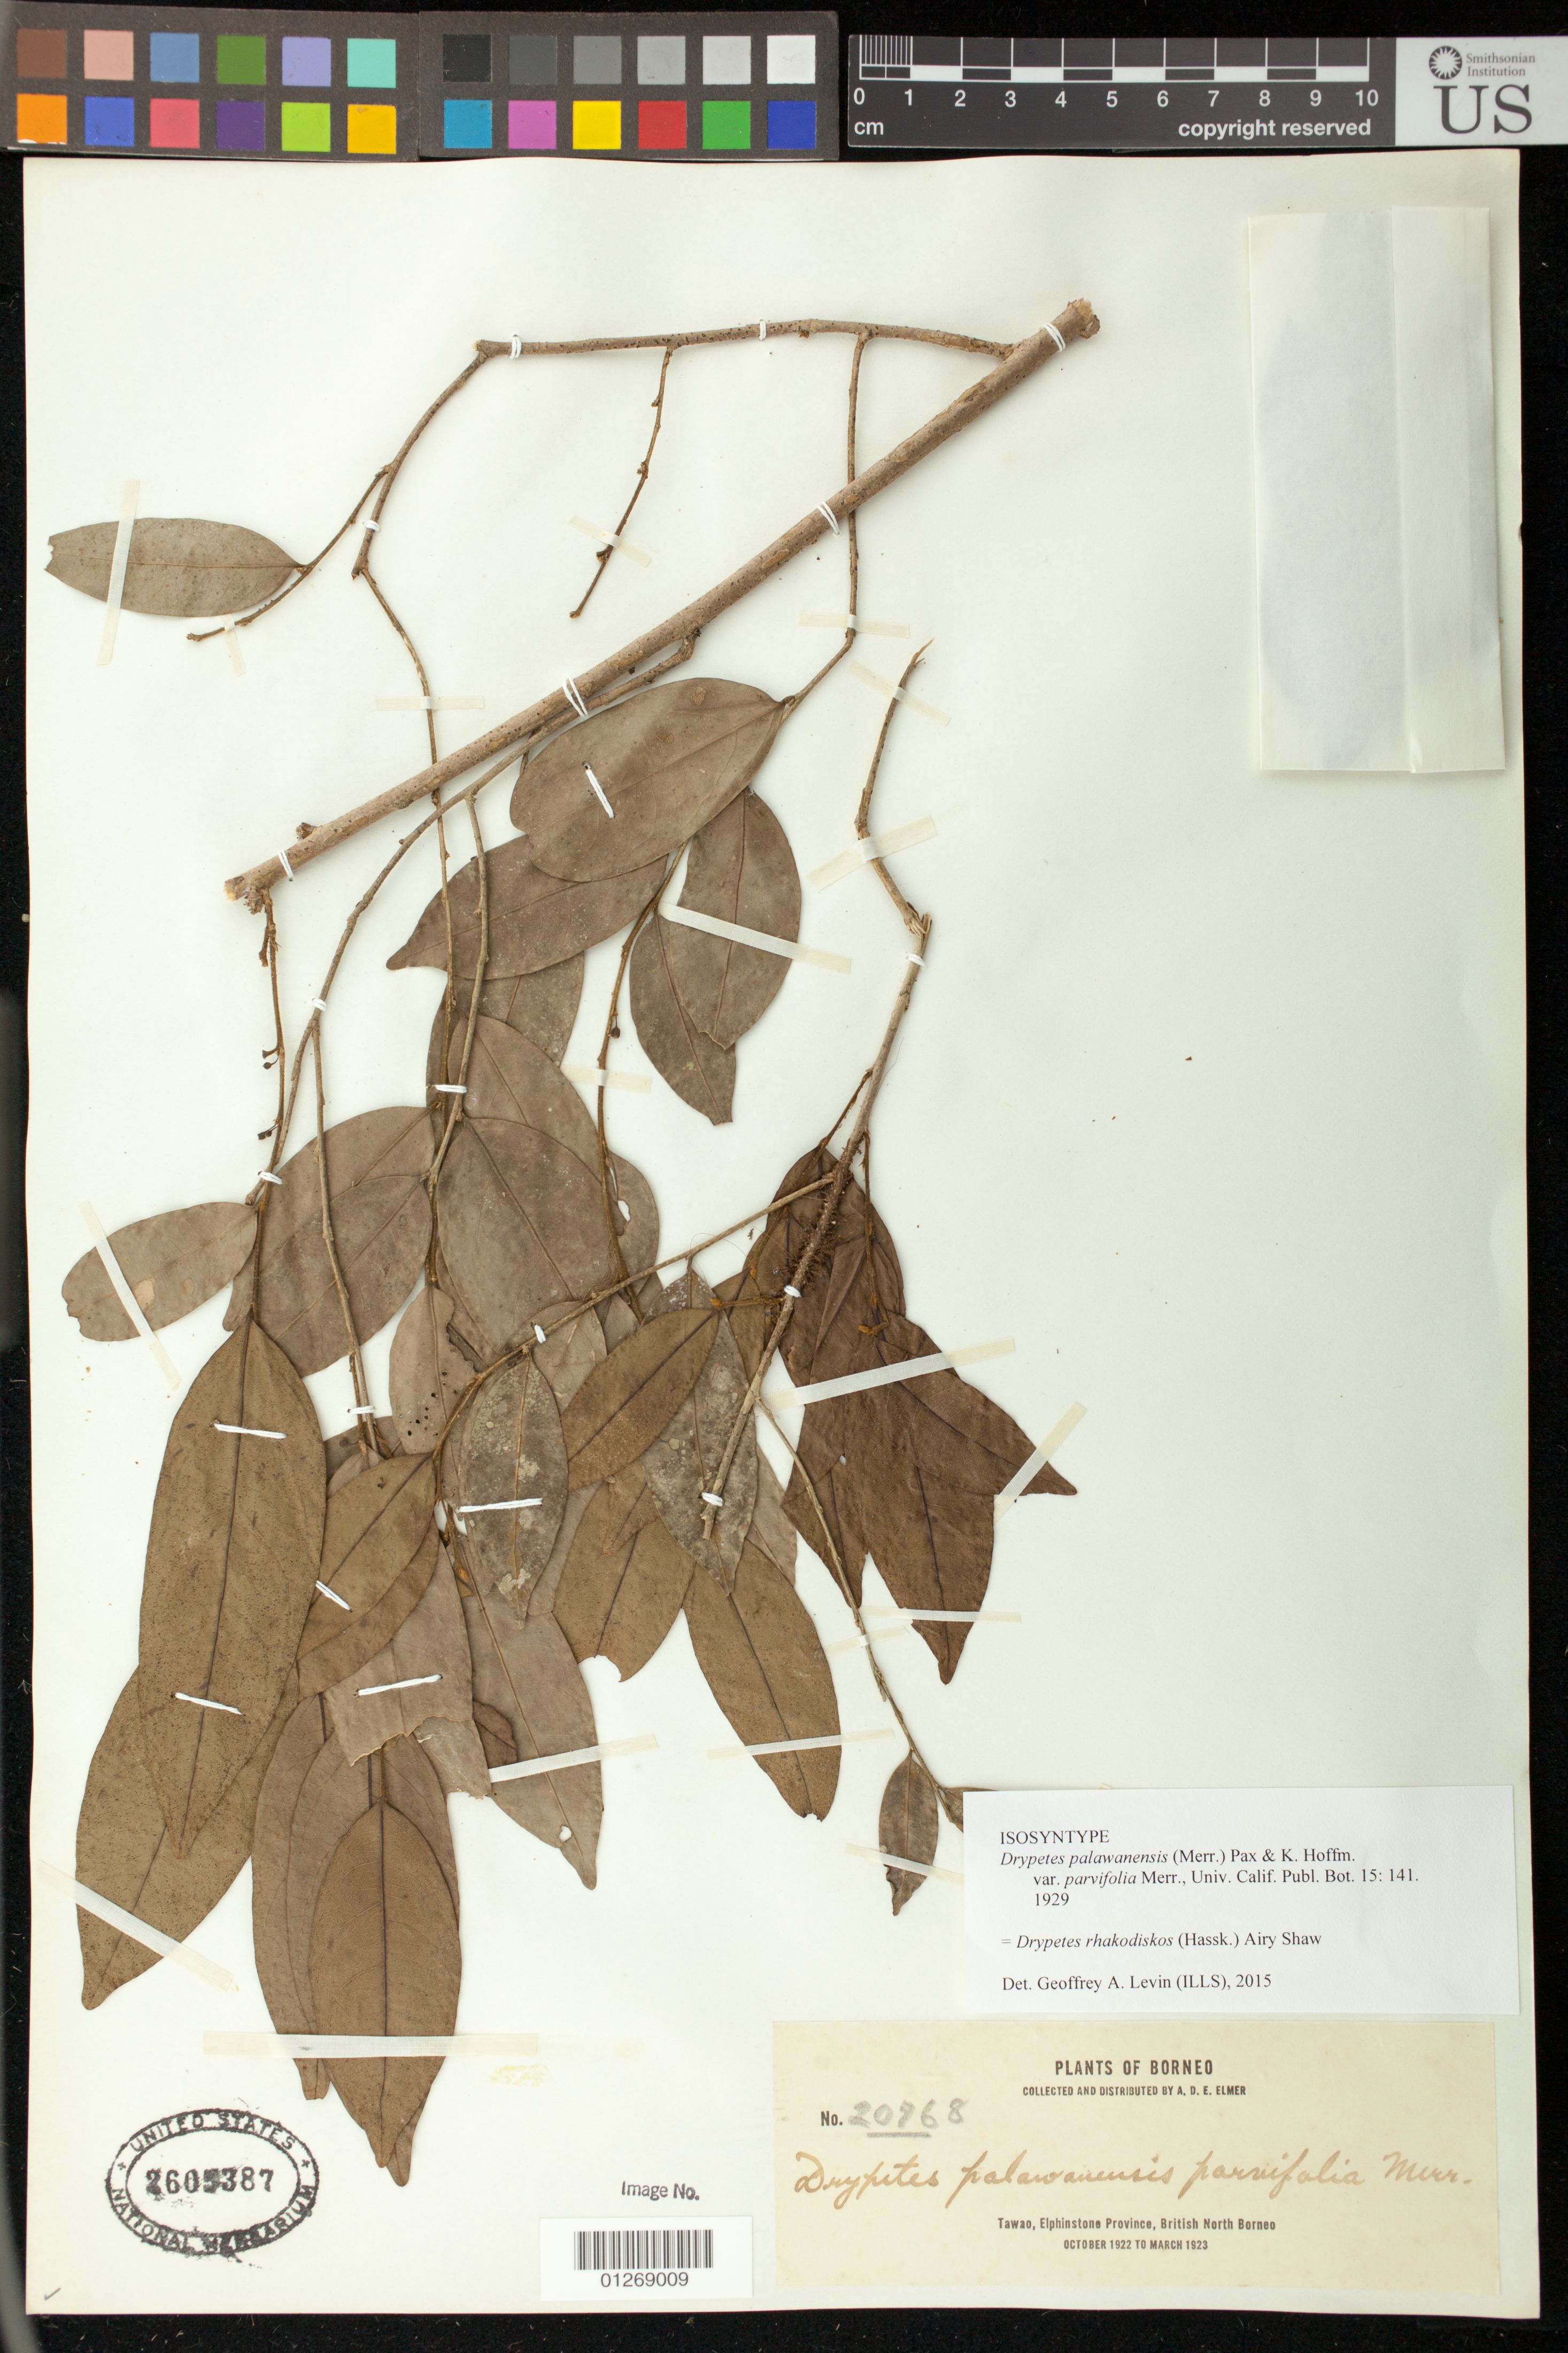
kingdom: Plantae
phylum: Tracheophyta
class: Magnoliopsida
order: Malpighiales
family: Putranjivaceae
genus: Drypetes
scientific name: Drypetes palawanensis var. parvifolia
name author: Merr.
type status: Isosyntype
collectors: A. D. E. Elmer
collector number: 20768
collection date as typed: Oct 1922 to -- Mar 1923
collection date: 1922-10/1923-03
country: Malaysia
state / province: Sabah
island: Borneo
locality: Tawao, Elphinstone Province, British North Borneo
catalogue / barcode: US 2605387